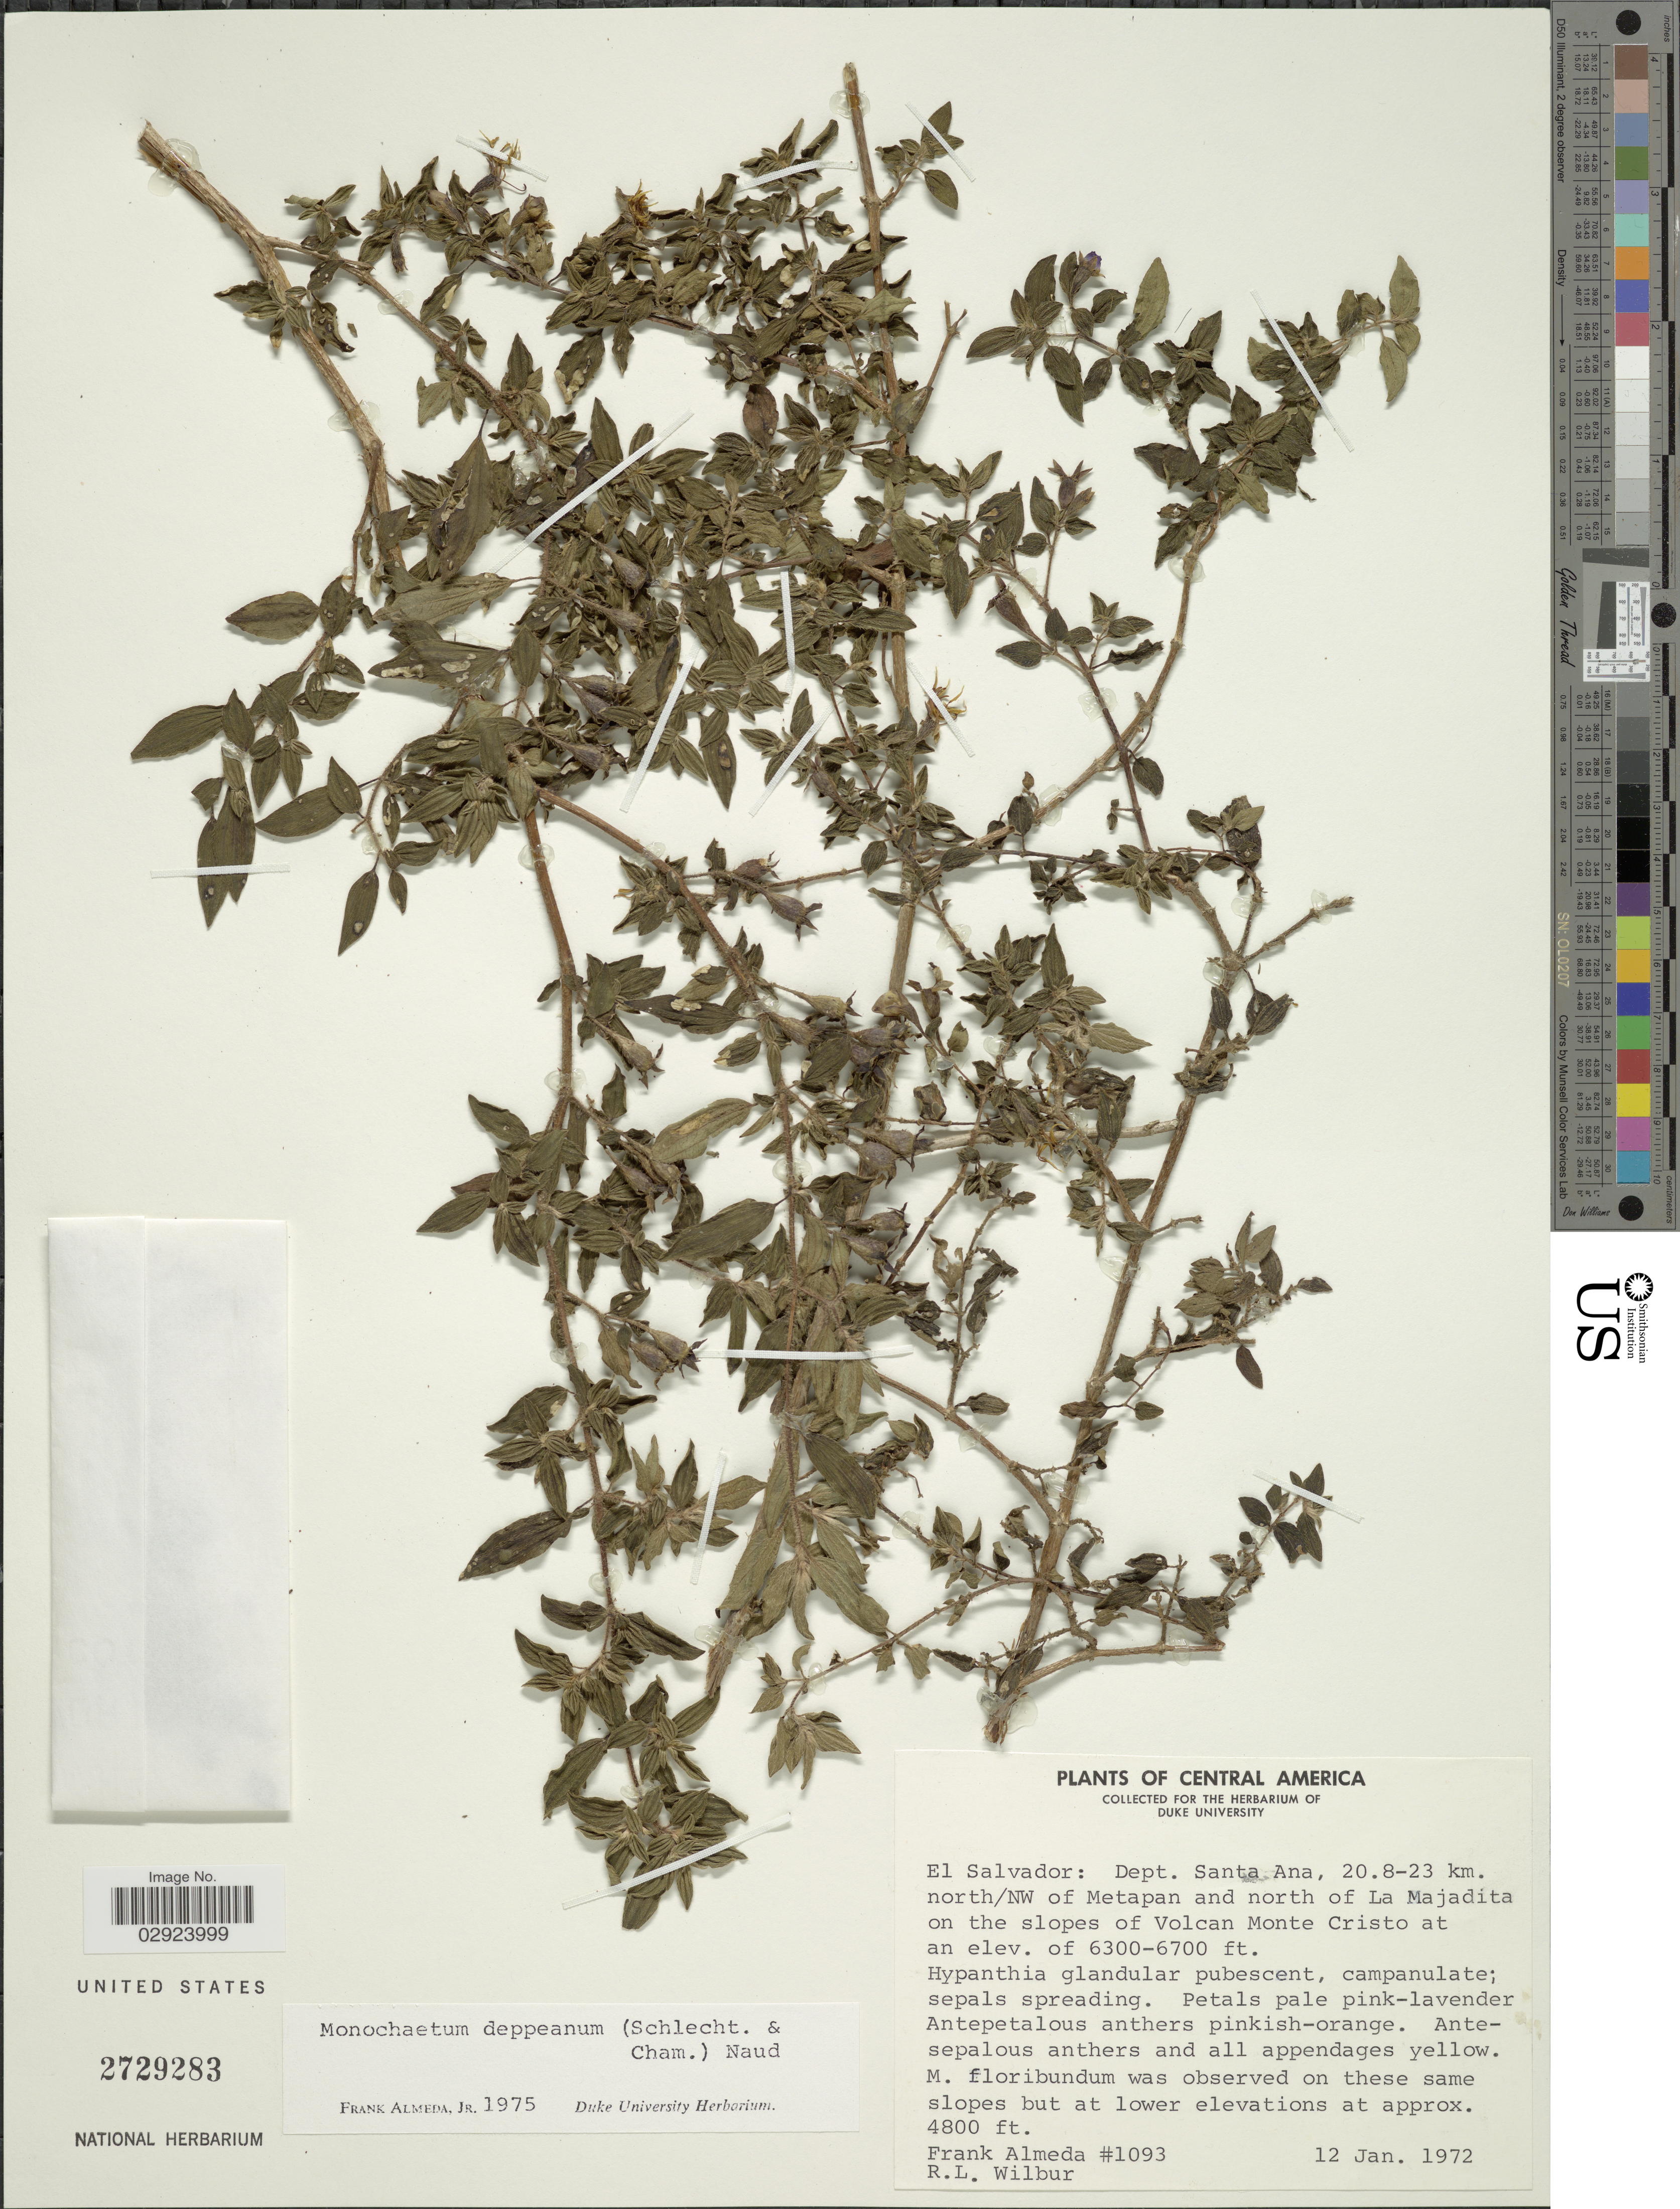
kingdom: Plantae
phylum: Tracheophyta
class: Magnoliopsida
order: Myrtales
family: Melastomataceae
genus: Monochaetum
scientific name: Monochaetum deppeanum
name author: (Schltdl. & Cham.) Naudin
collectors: F. Almeda & R. L. Wilbur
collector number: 1093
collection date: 1972-01-12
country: El Salvador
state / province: Santa Ana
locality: Dept. Santa Ana, 20.8-23 km. north/NW of Metapan and north of La Majadita on the slopes of Volcan Monte Cristo.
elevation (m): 1920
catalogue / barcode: US 2729283